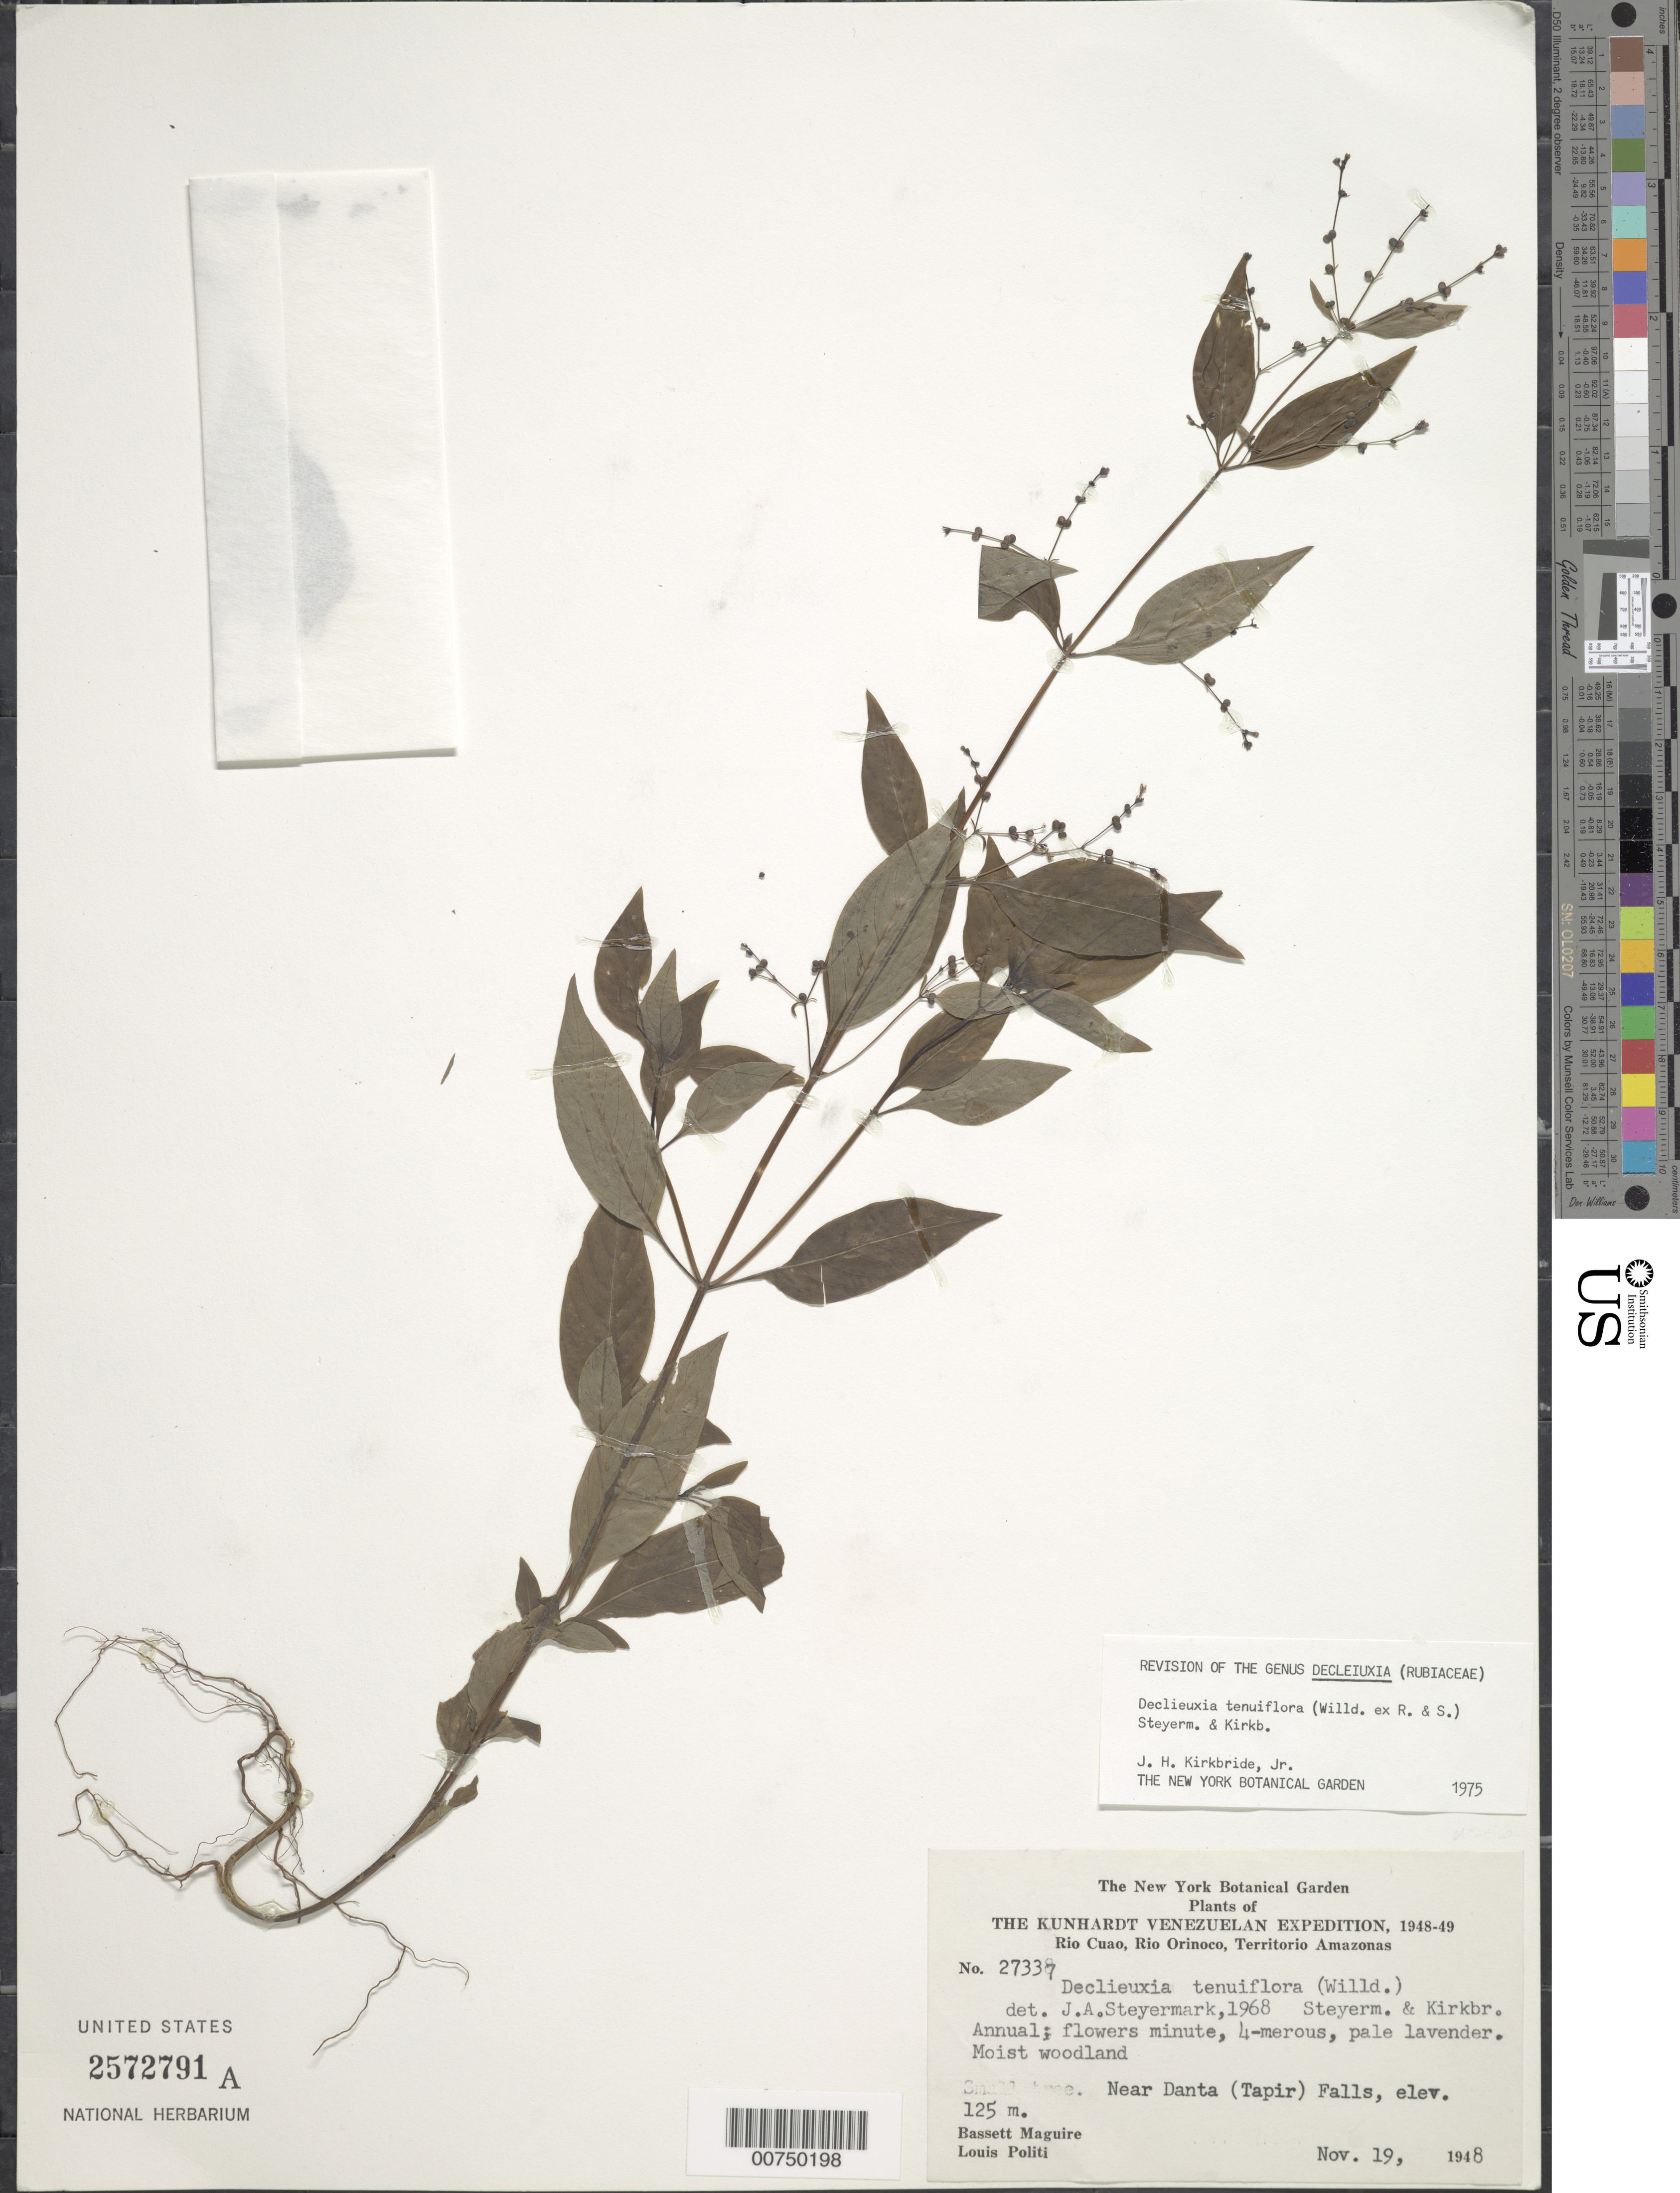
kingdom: Plantae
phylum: Tracheophyta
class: Magnoliopsida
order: Gentianales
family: Rubiaceae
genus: Declieuxia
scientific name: Declieuxia tenuiflora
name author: (Willd. ex Roem. & Schult.) Steyerm. & J.H. Kirkbr.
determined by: Kirkbride, J. H.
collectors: B. Maguire & L. Politi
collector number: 27337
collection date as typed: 19-Nov-48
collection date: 1948-11-19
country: Venezuela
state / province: Amazonas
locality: Cerro Sipapo (Paráque), Río Cuao, Danta (Tapir) Falls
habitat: Moist woodland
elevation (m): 140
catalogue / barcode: US 2572791A